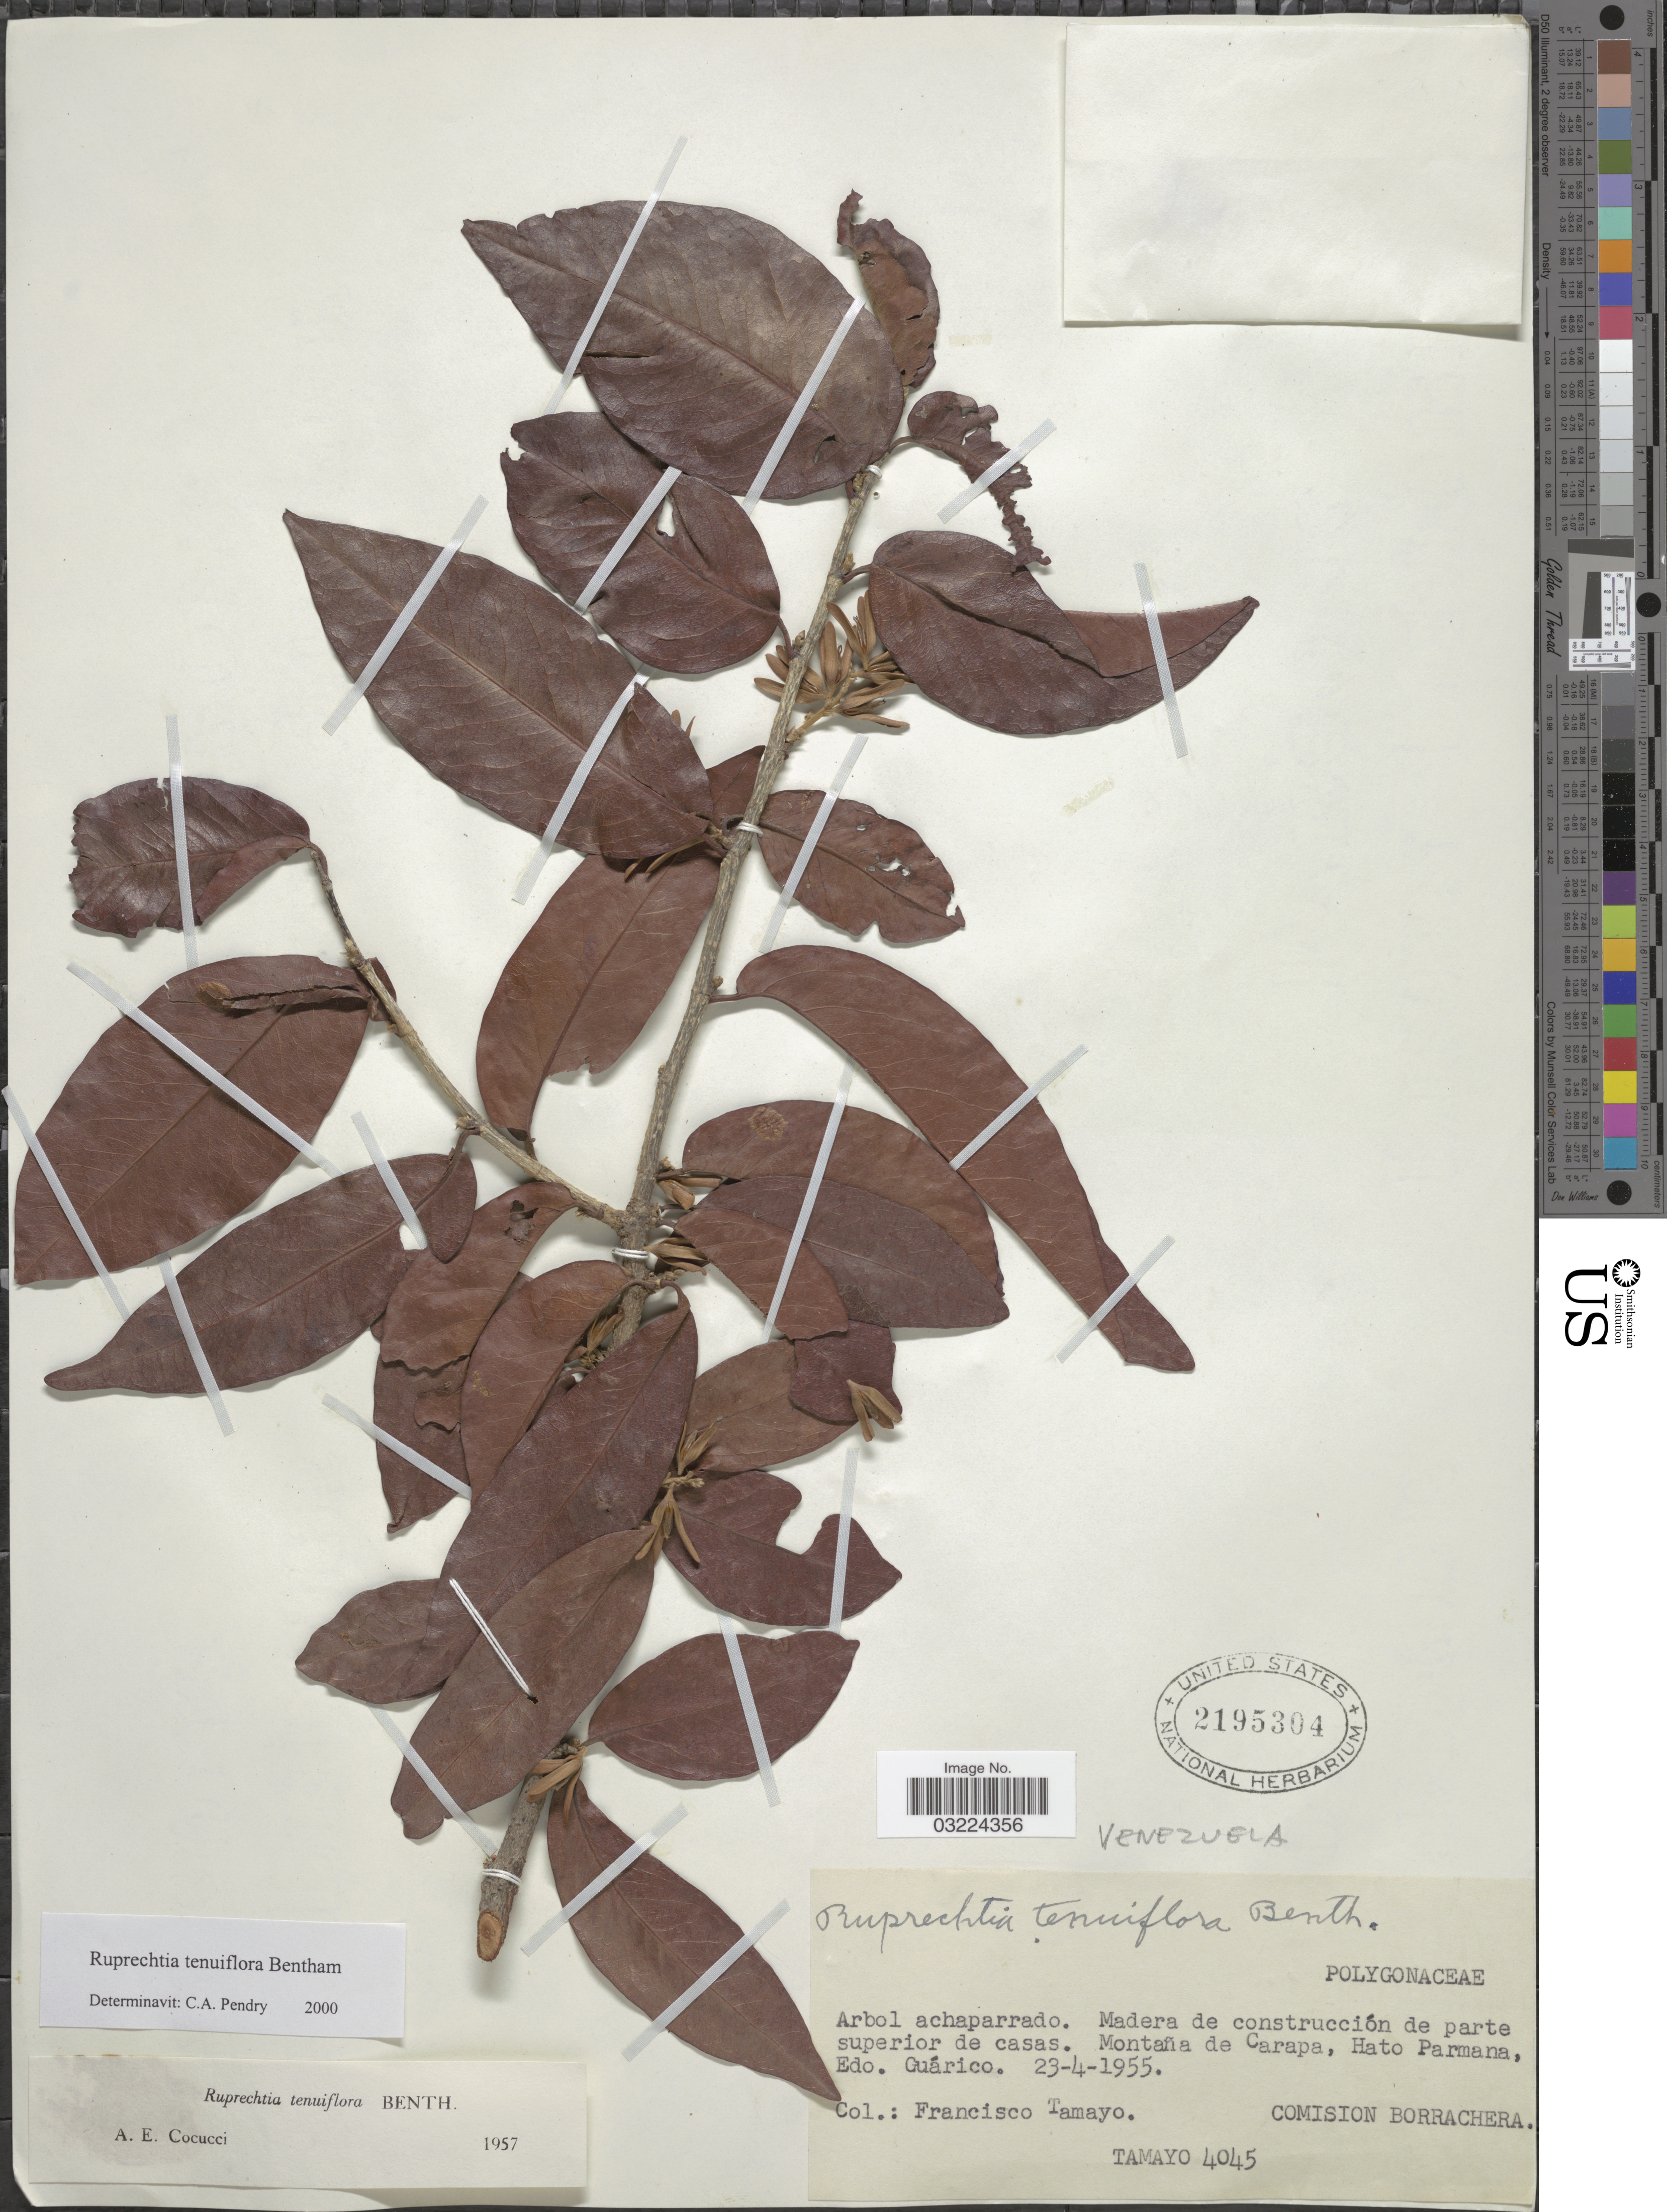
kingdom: Plantae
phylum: Tracheophyta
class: Magnoliopsida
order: Caryophyllales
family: Polygonaceae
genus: Ruprechtia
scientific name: Ruprechtia tenuiflora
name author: Benth.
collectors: F. Tamayo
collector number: TAMAYO 4045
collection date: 1955-04-23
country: Venezuela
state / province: Guárico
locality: Montaña de Carapa, Hato Parmana.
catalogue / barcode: US 2195304